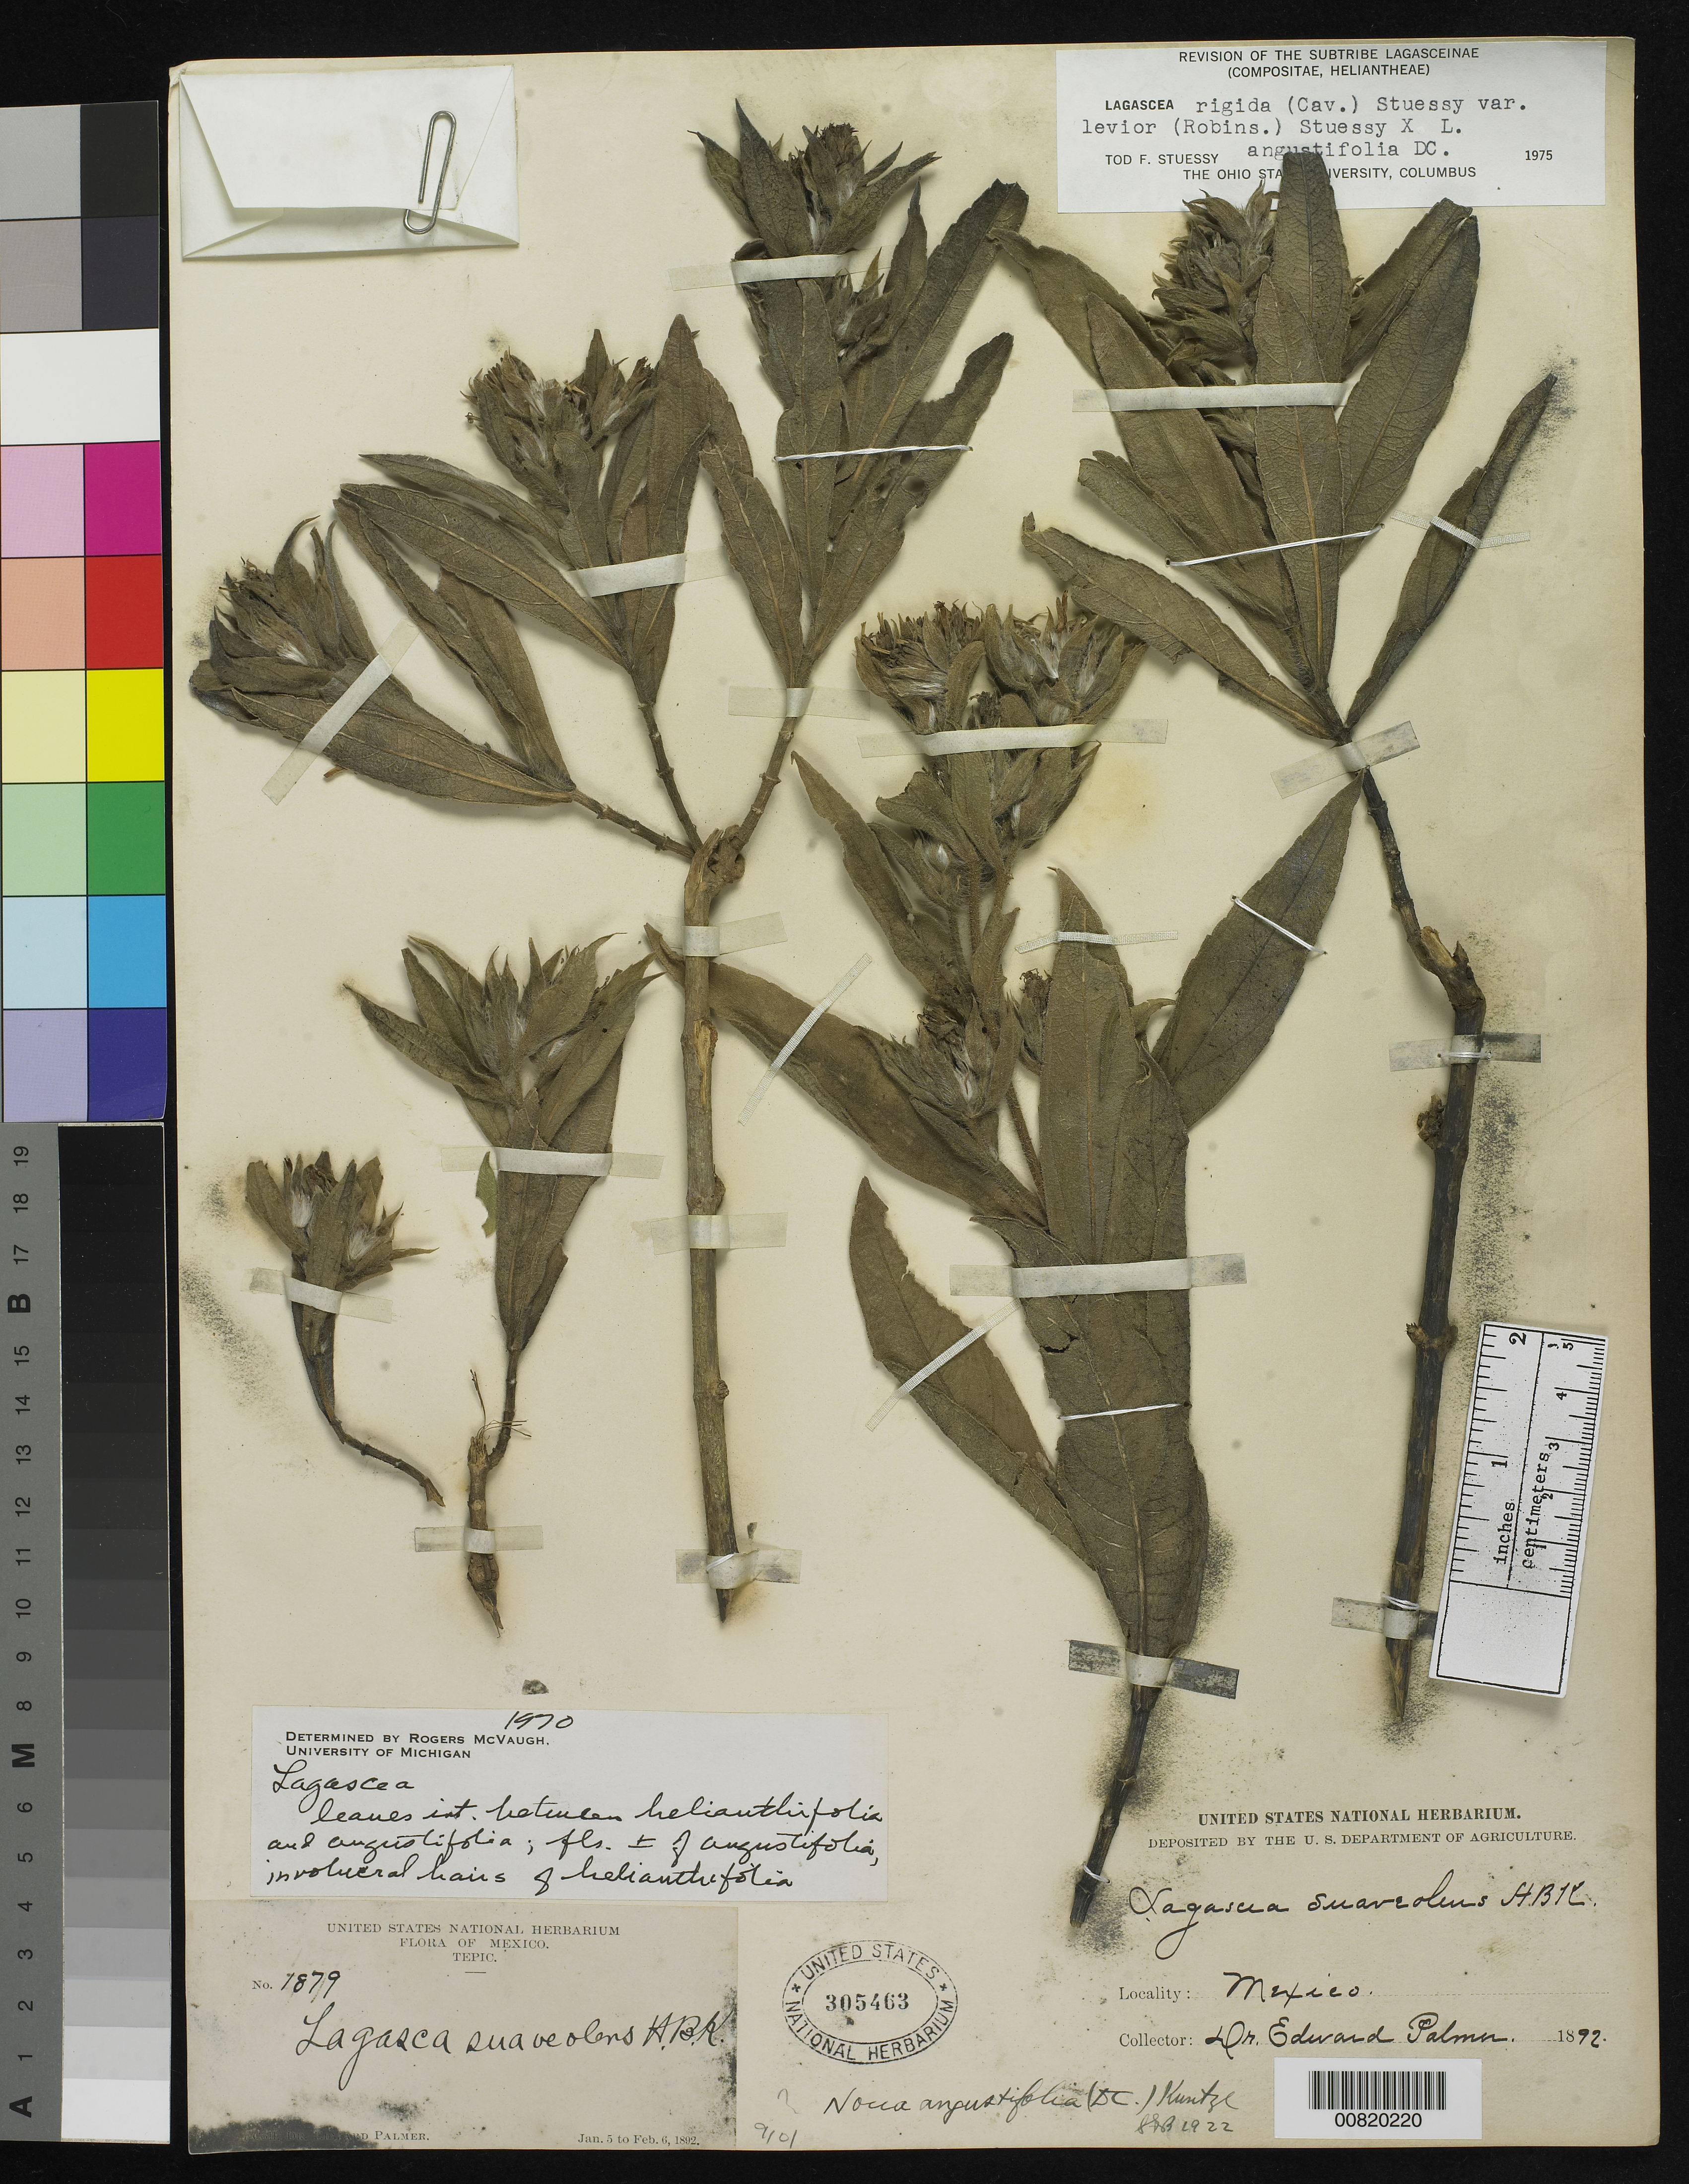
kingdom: Plantae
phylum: Tracheophyta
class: Magnoliopsida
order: Asterales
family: Asteraceae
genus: Lagascea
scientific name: Lagascea rigida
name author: Cav.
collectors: E. Palmer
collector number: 1879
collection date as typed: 05 Jan 1892 to 06 Feb 1892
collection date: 1892-01-05/1892-02-06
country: Mexico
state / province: Nayarit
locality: Tepic, Nayarit.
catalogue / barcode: US 305463